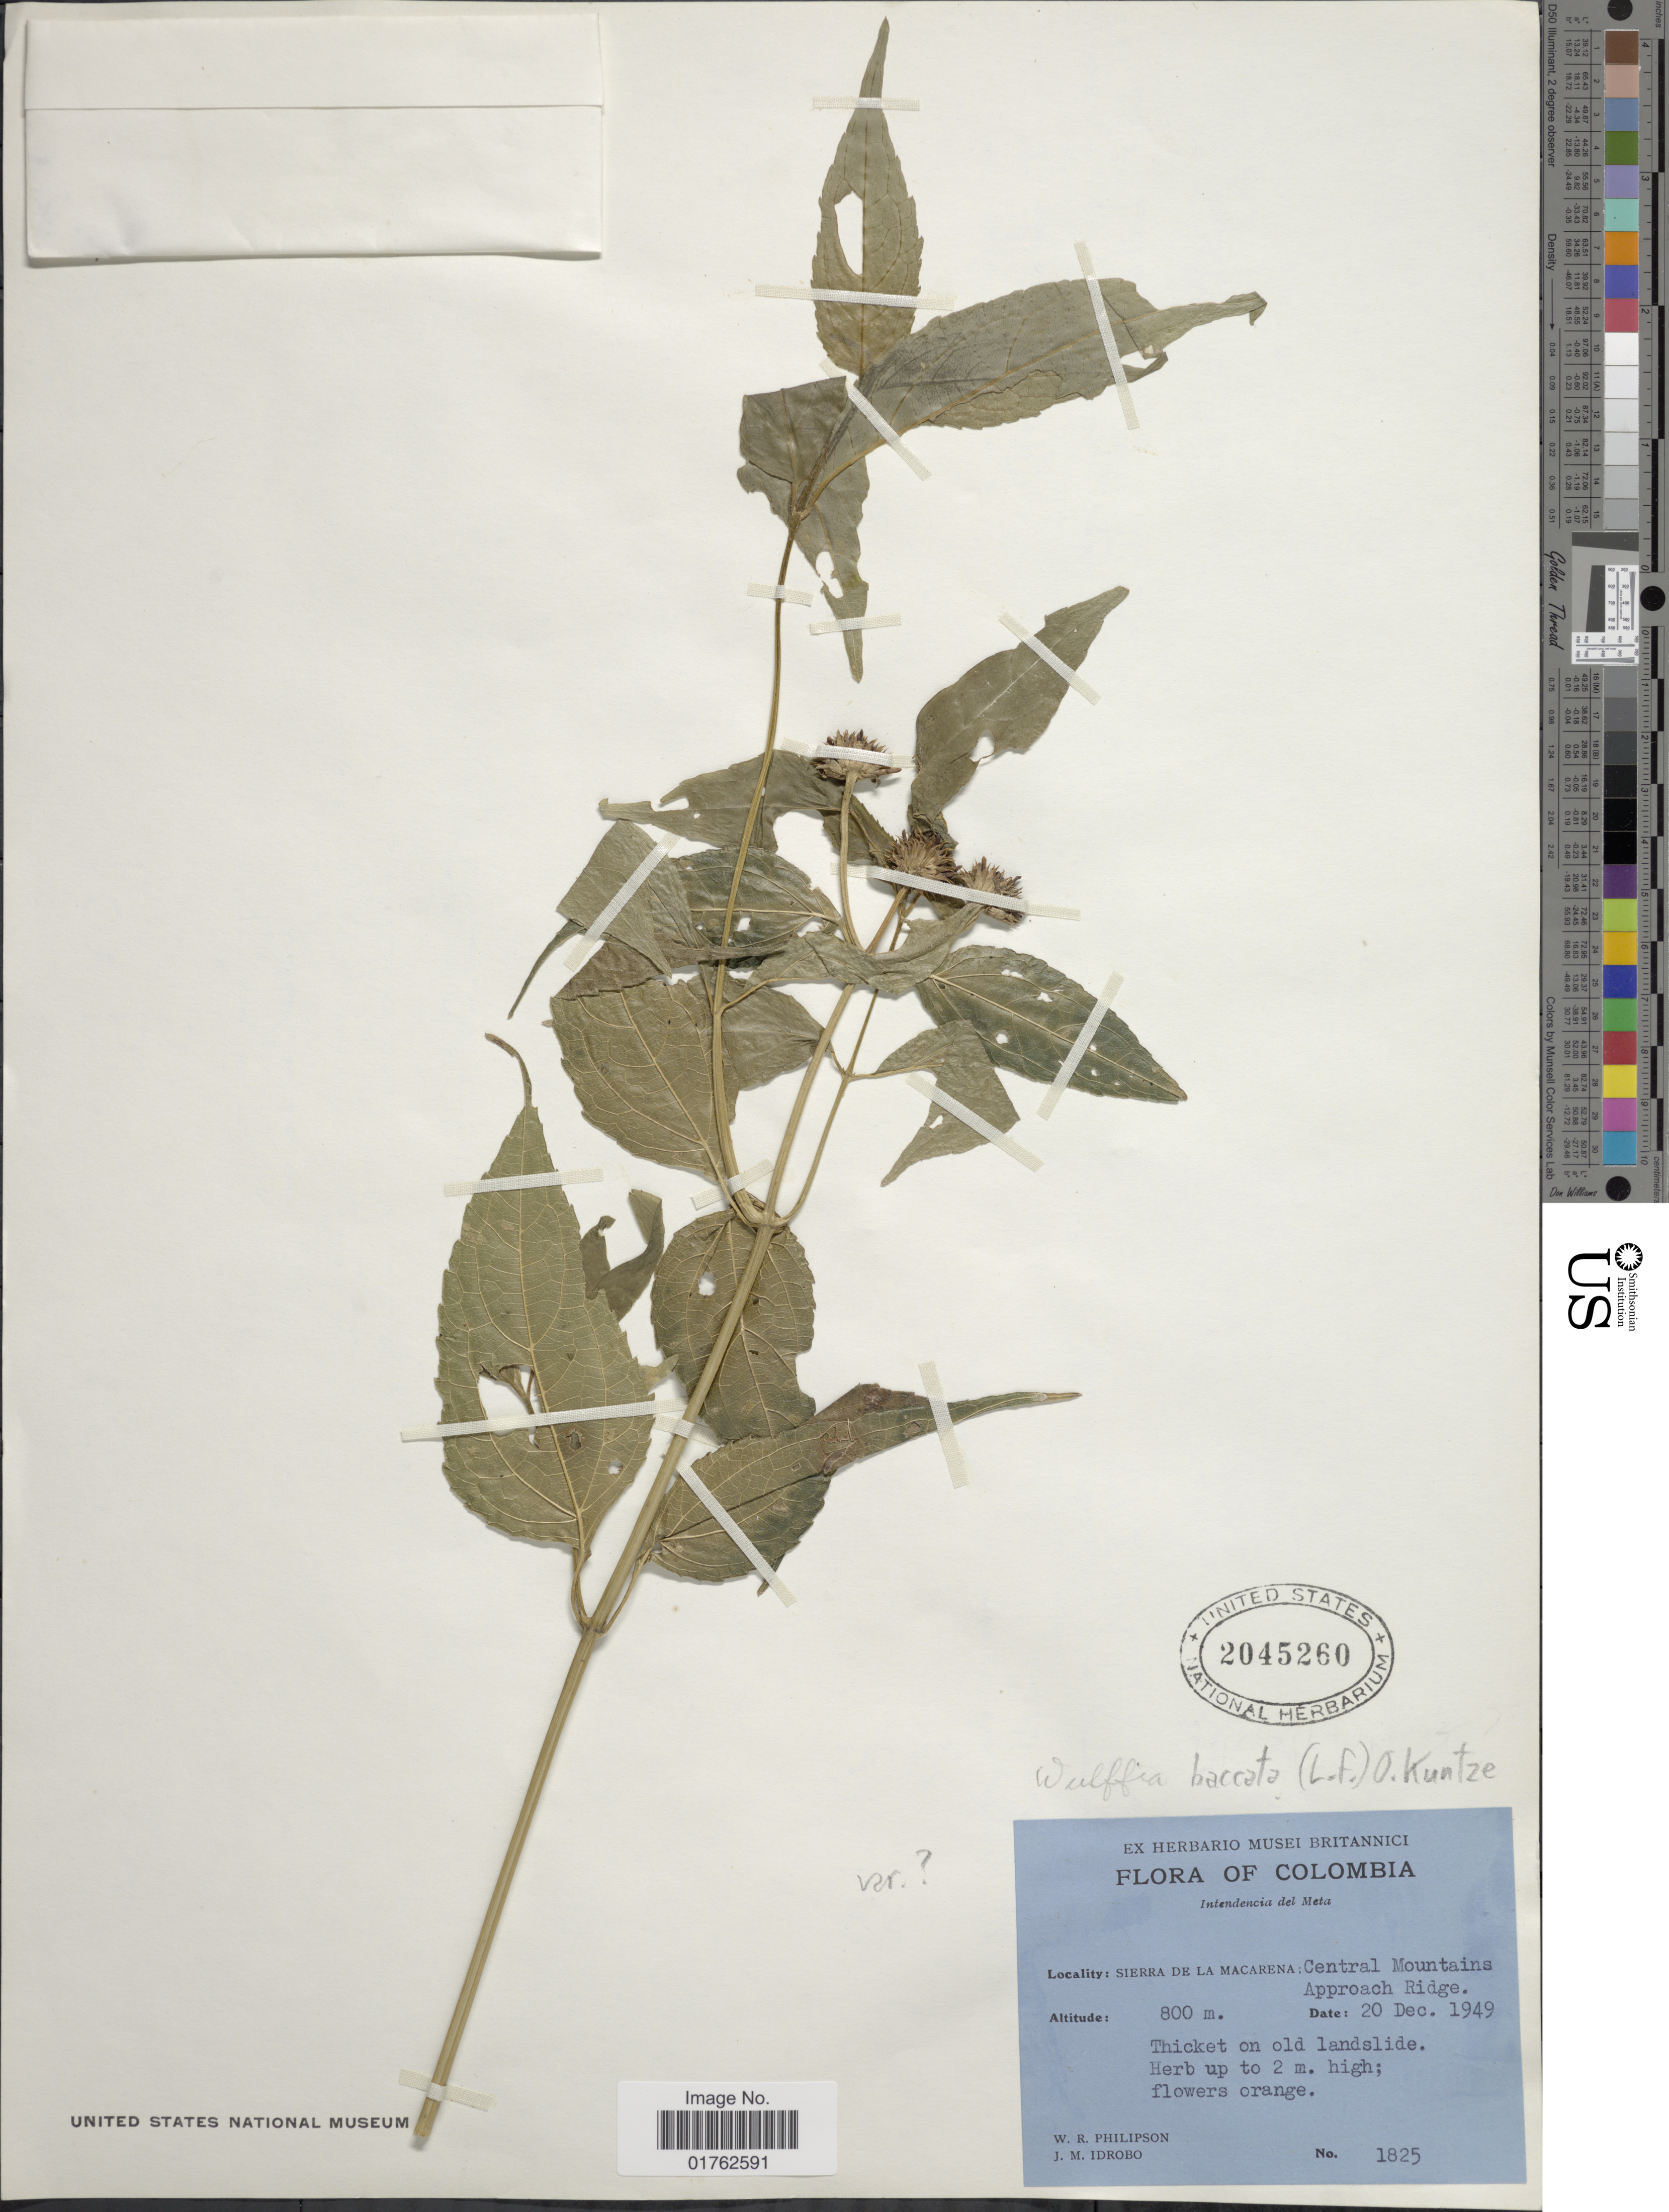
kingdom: Plantae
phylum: Tracheophyta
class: Magnoliopsida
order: Asterales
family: Asteraceae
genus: Wulffia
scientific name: Wulffia baccata var. baccata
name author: (L.) Kuntze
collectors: W. R. Philipson & J. M. Idrobo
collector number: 1825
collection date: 1949-12-20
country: Colombia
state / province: Meta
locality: Sierra de La Macarena: Central Mountains Approach Ridge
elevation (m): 800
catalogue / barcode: US 2045260